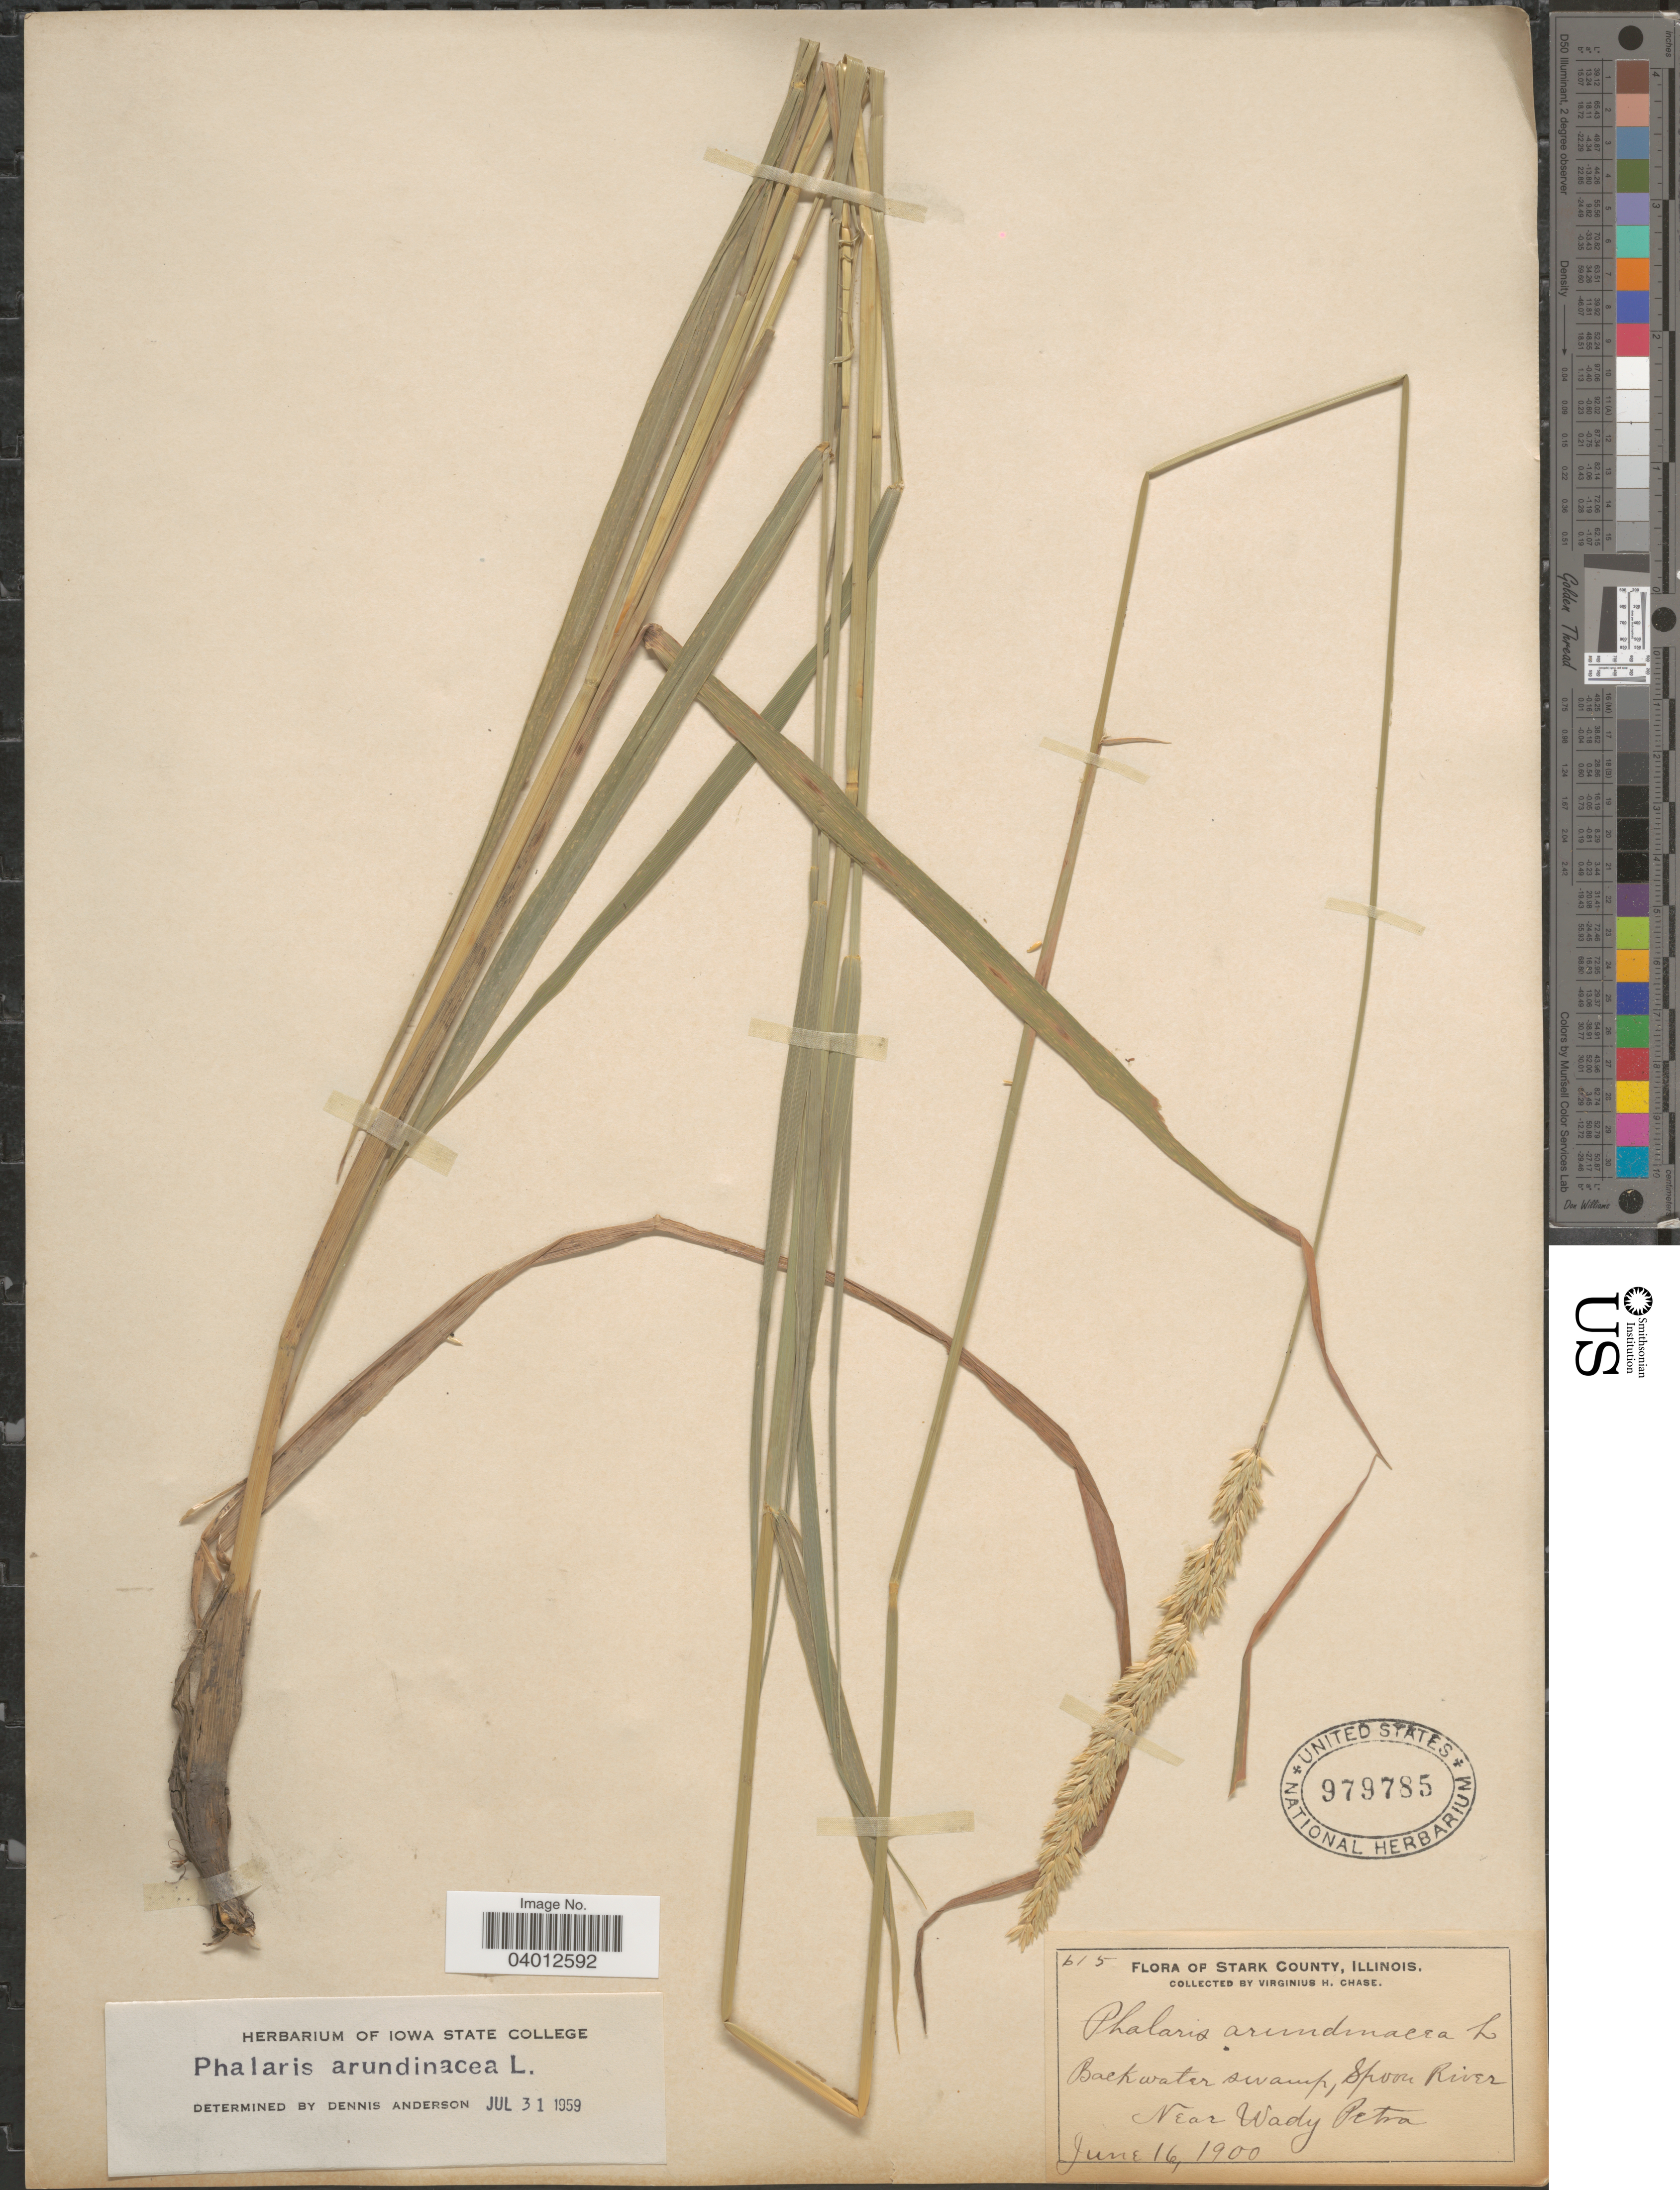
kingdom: Plantae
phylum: Tracheophyta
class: Liliopsida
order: Poales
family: Poaceae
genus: Phalaris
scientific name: Phalaris arundinacea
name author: L.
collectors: V. H. Chase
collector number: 615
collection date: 1900-06-16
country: United States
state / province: Illinois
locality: Stark County. Spoon River. Near Wady Petra.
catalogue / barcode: US 979785